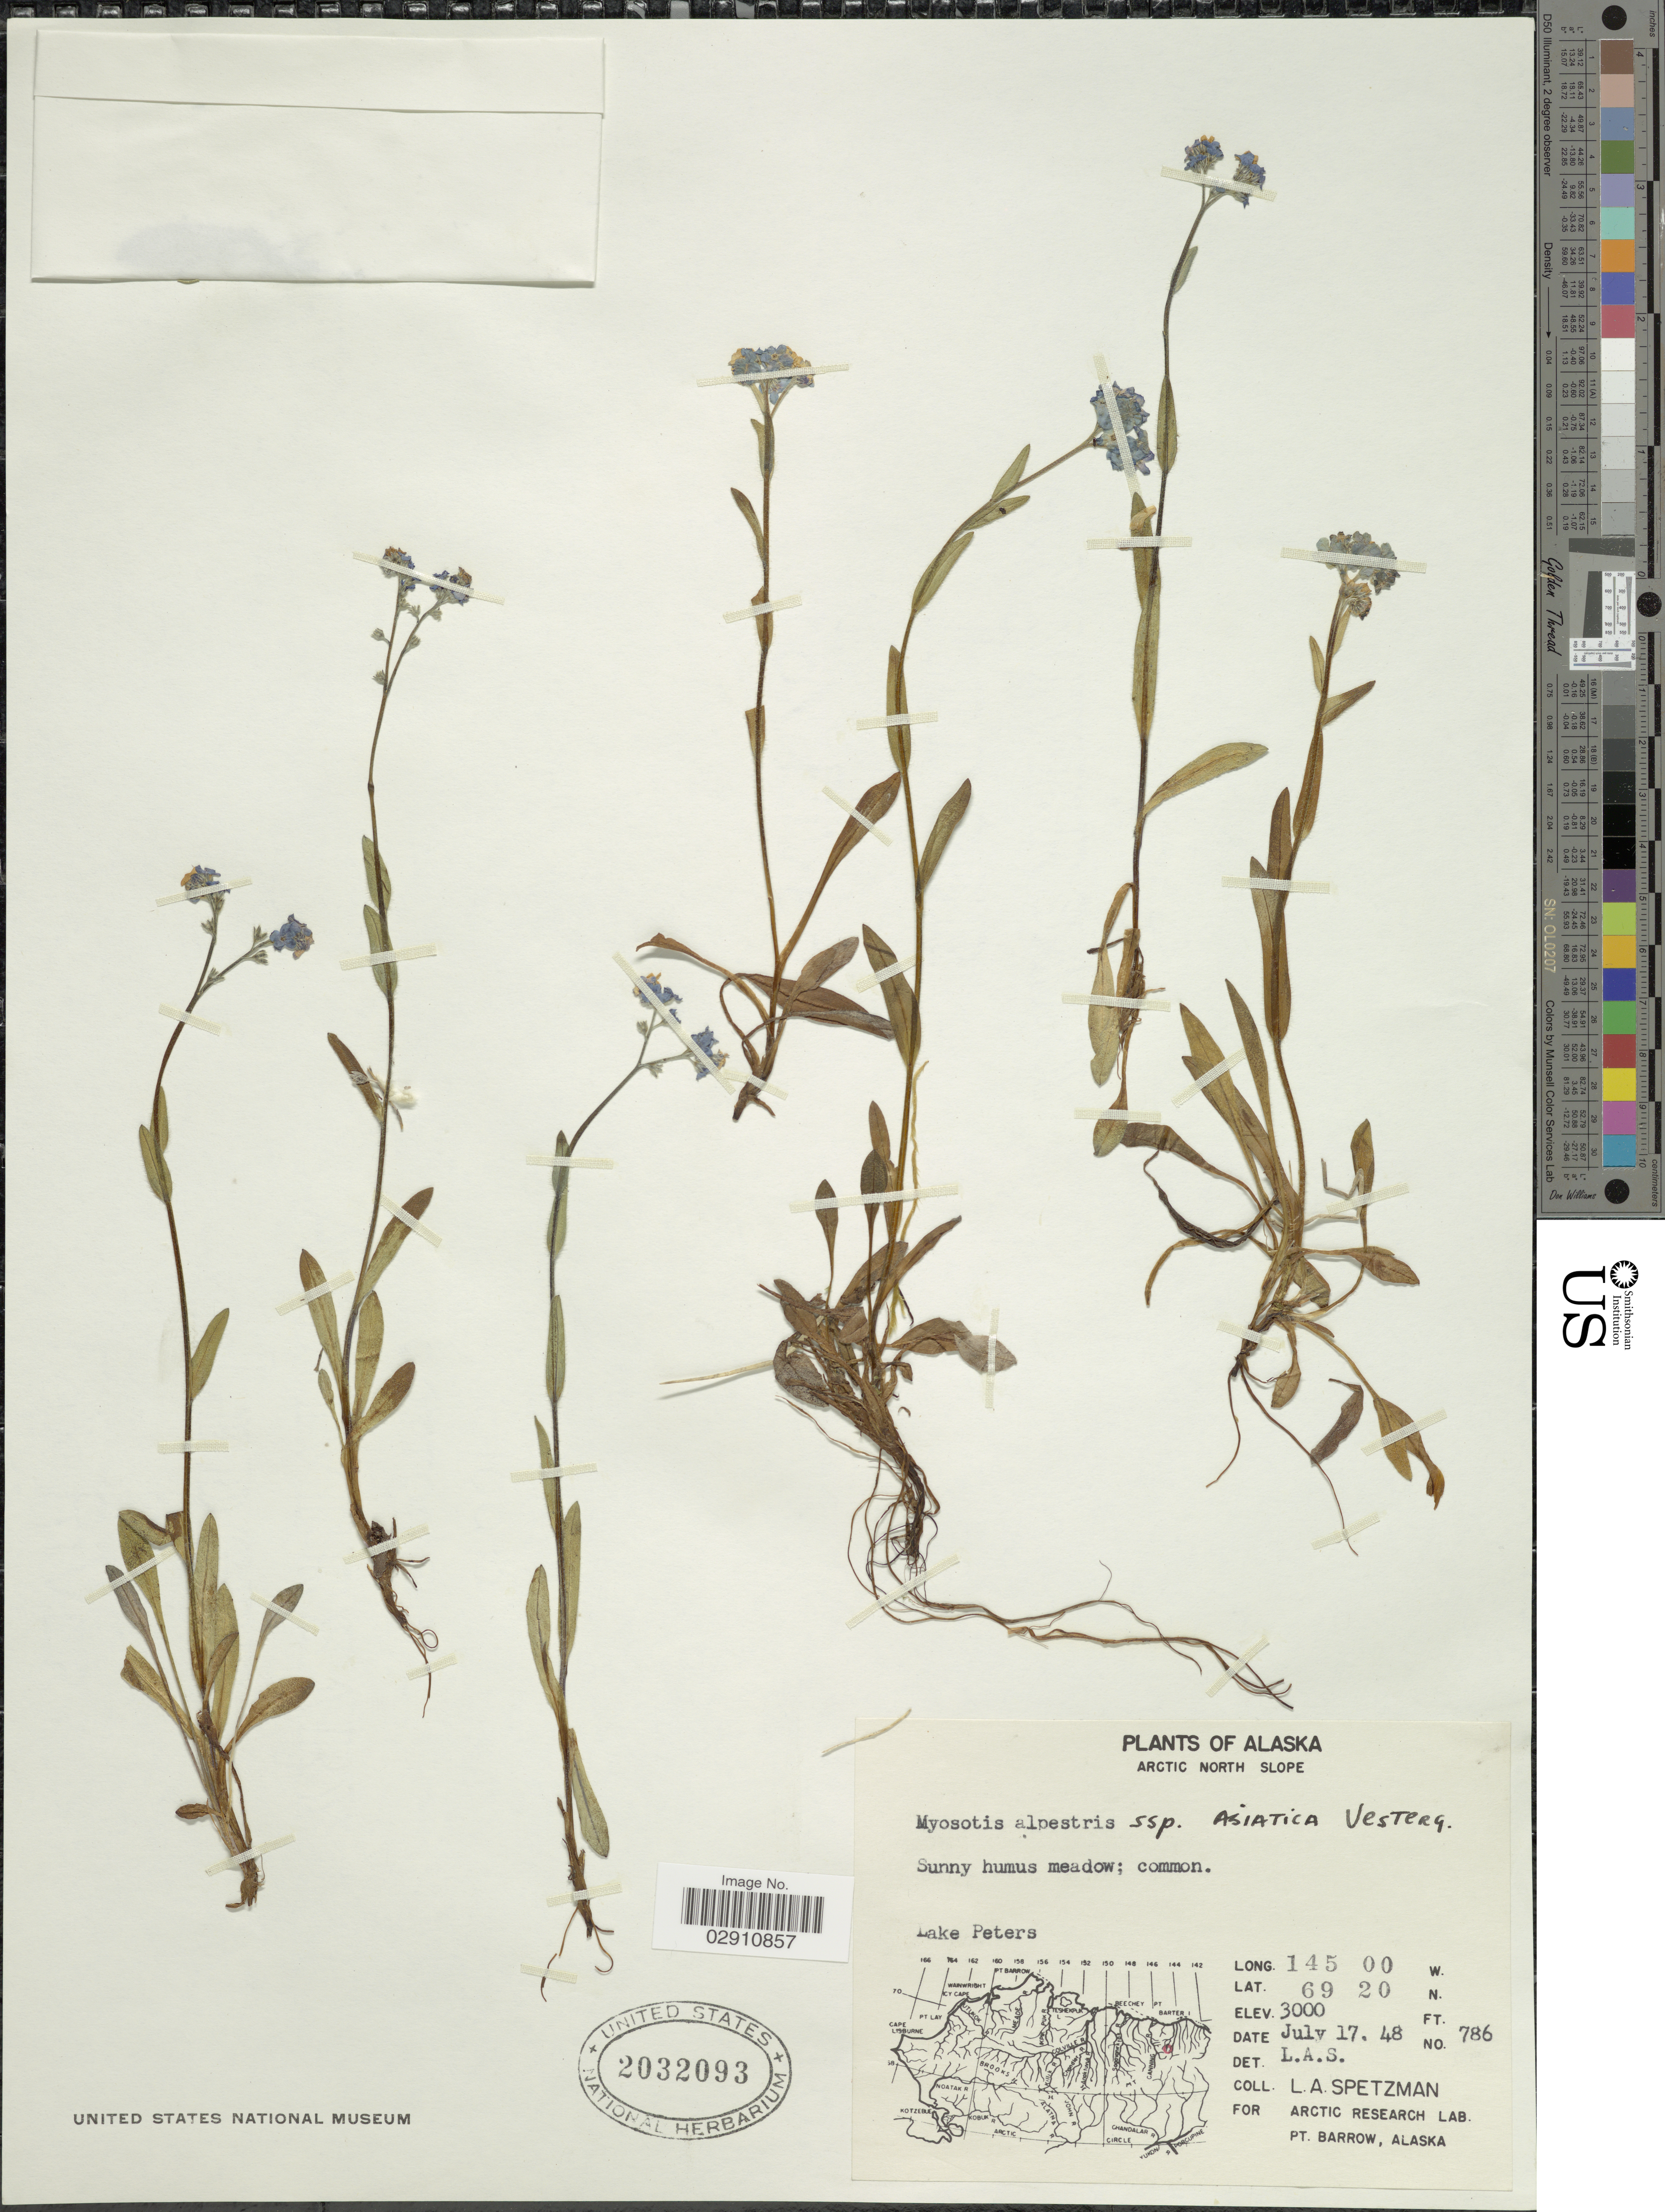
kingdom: Plantae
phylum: Tracheophyta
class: Magnoliopsida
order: Boraginales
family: Boraginaceae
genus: Myosotis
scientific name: Myosotis alpestris subsp. asiatica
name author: Vestergr.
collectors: L. Spetzman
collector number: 786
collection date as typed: Transcribed d/m/y: 17/7/48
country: United States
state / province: Alaska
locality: Arctic North Slope. Sunny humus meadow. Lake Peters.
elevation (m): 914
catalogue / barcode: US 2032093